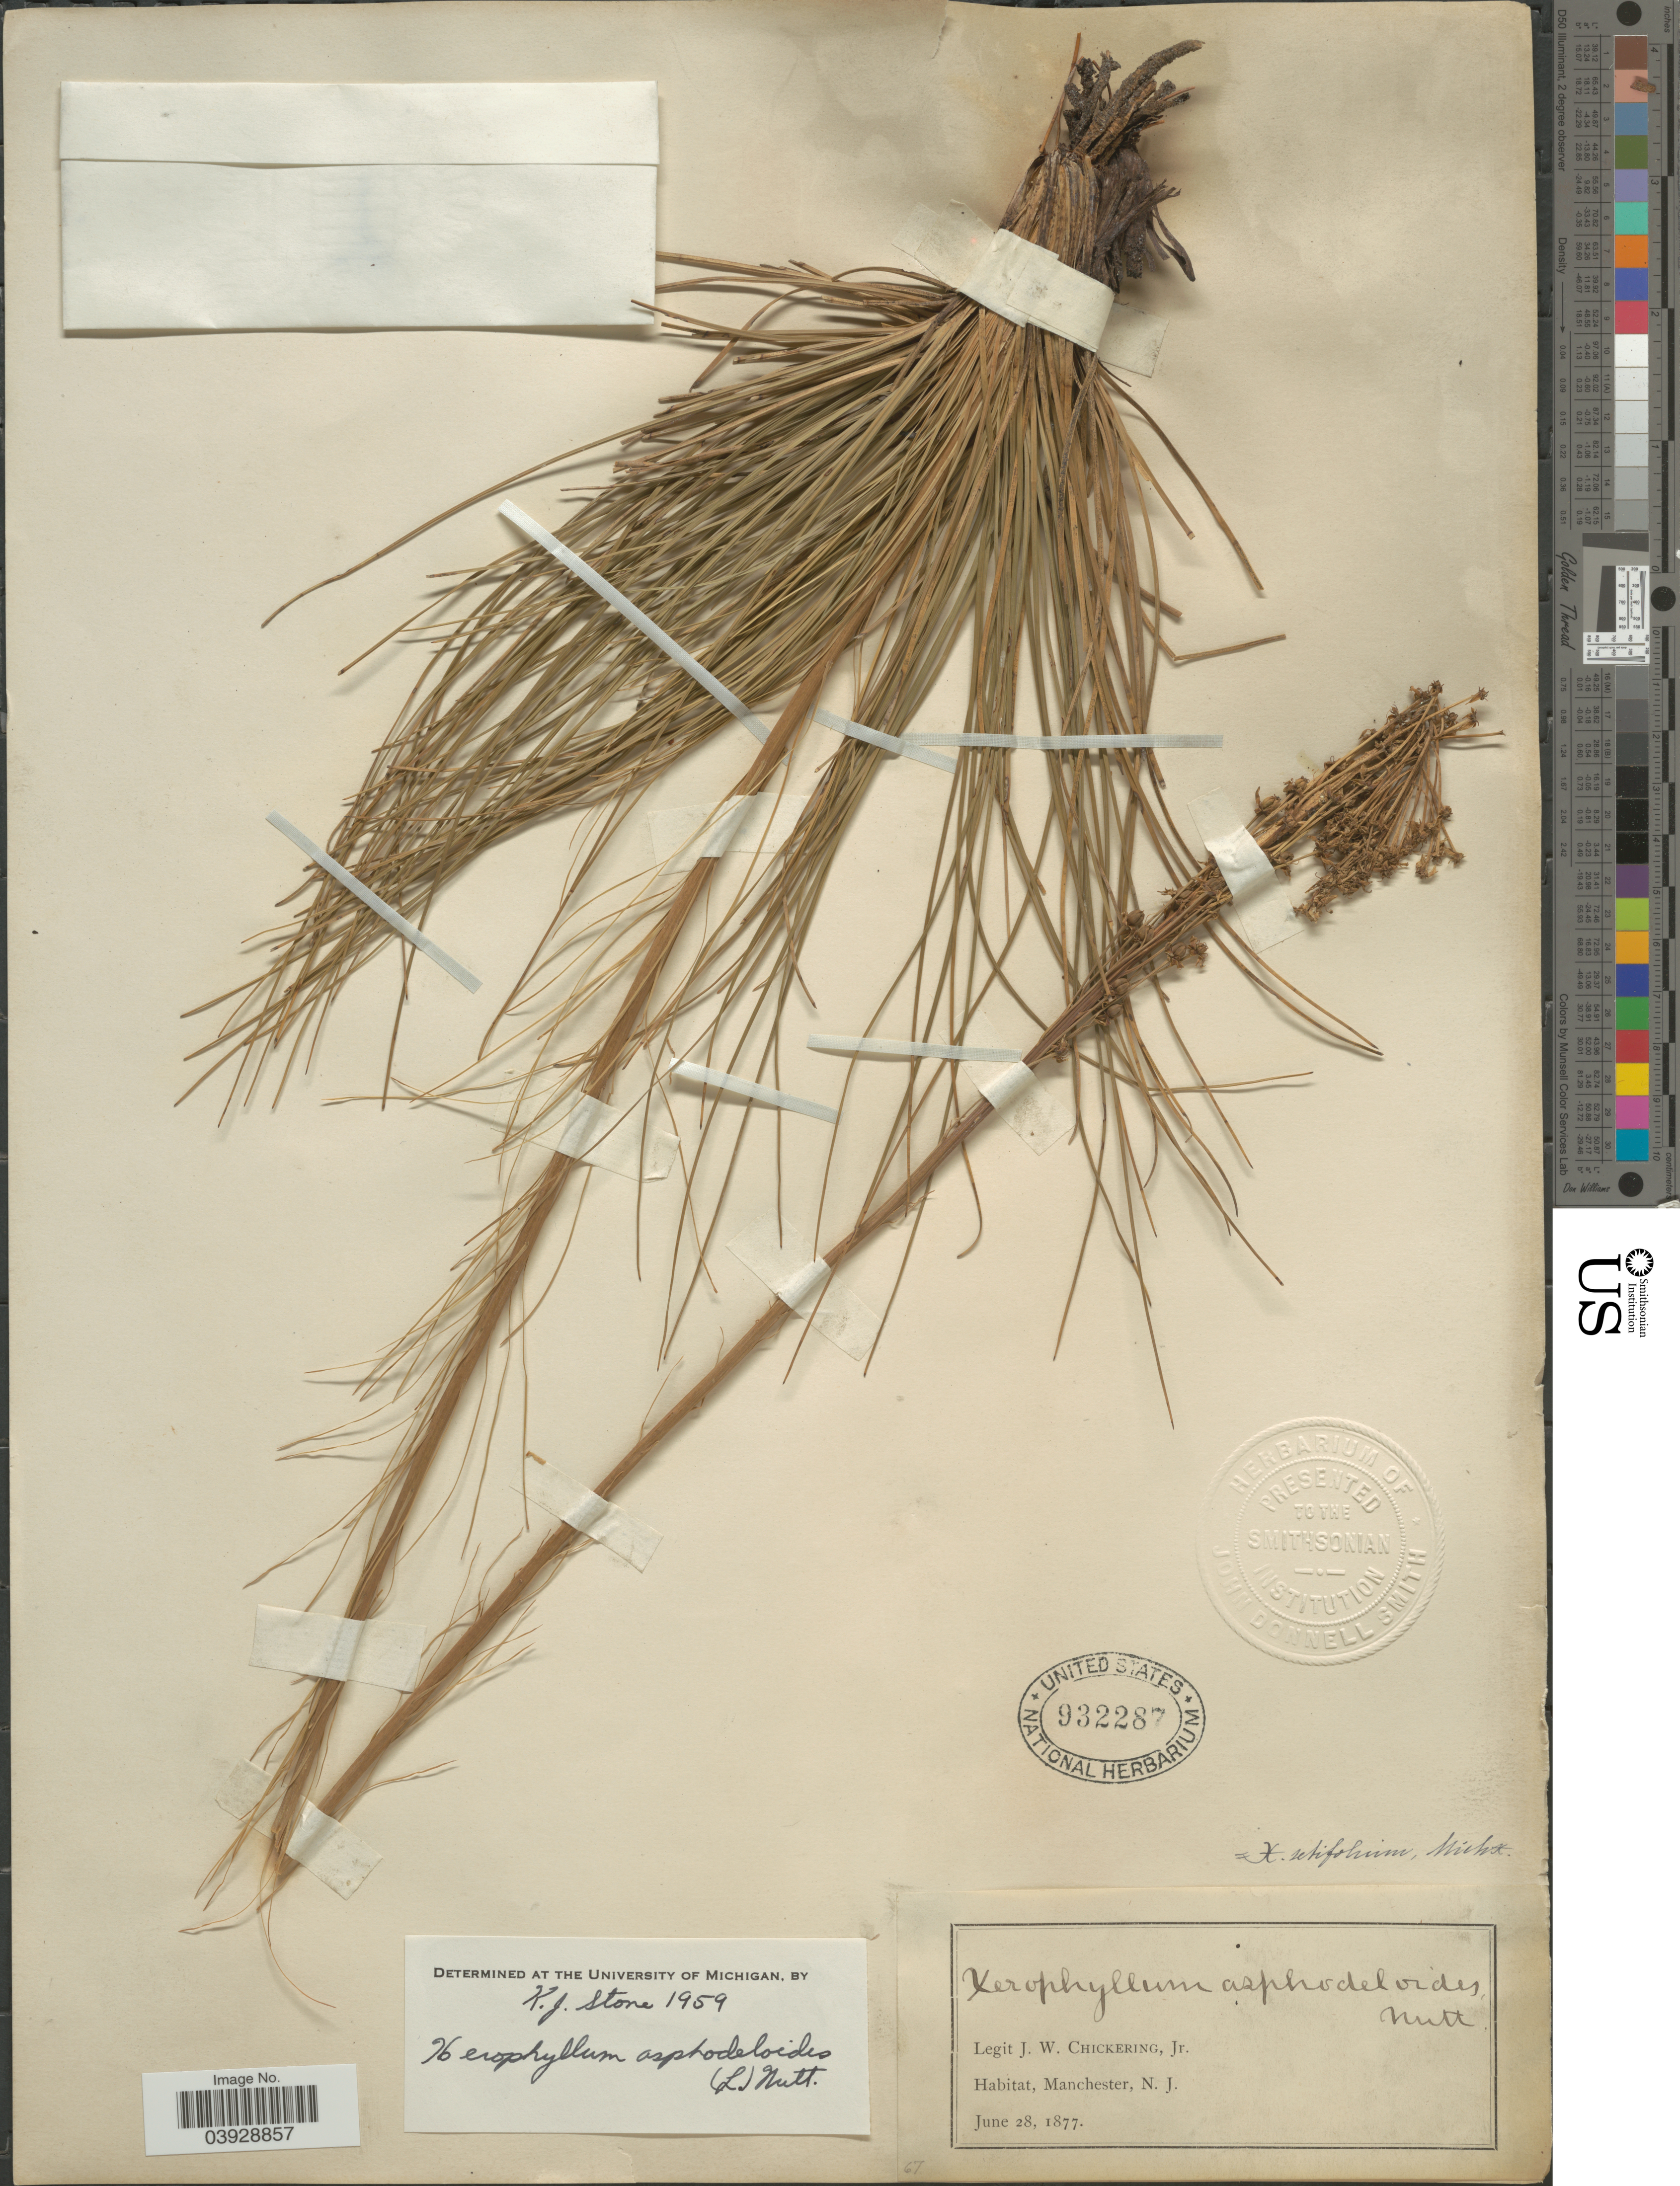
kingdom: Plantae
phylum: Tracheophyta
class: Liliopsida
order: Liliales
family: Melanthiaceae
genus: Xerophyllum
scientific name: Xerophyllum asphodeloides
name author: (L.) Nutt.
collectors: J. W. Chickering Jr.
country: United States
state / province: New Jersey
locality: Manchester.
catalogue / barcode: US 932287